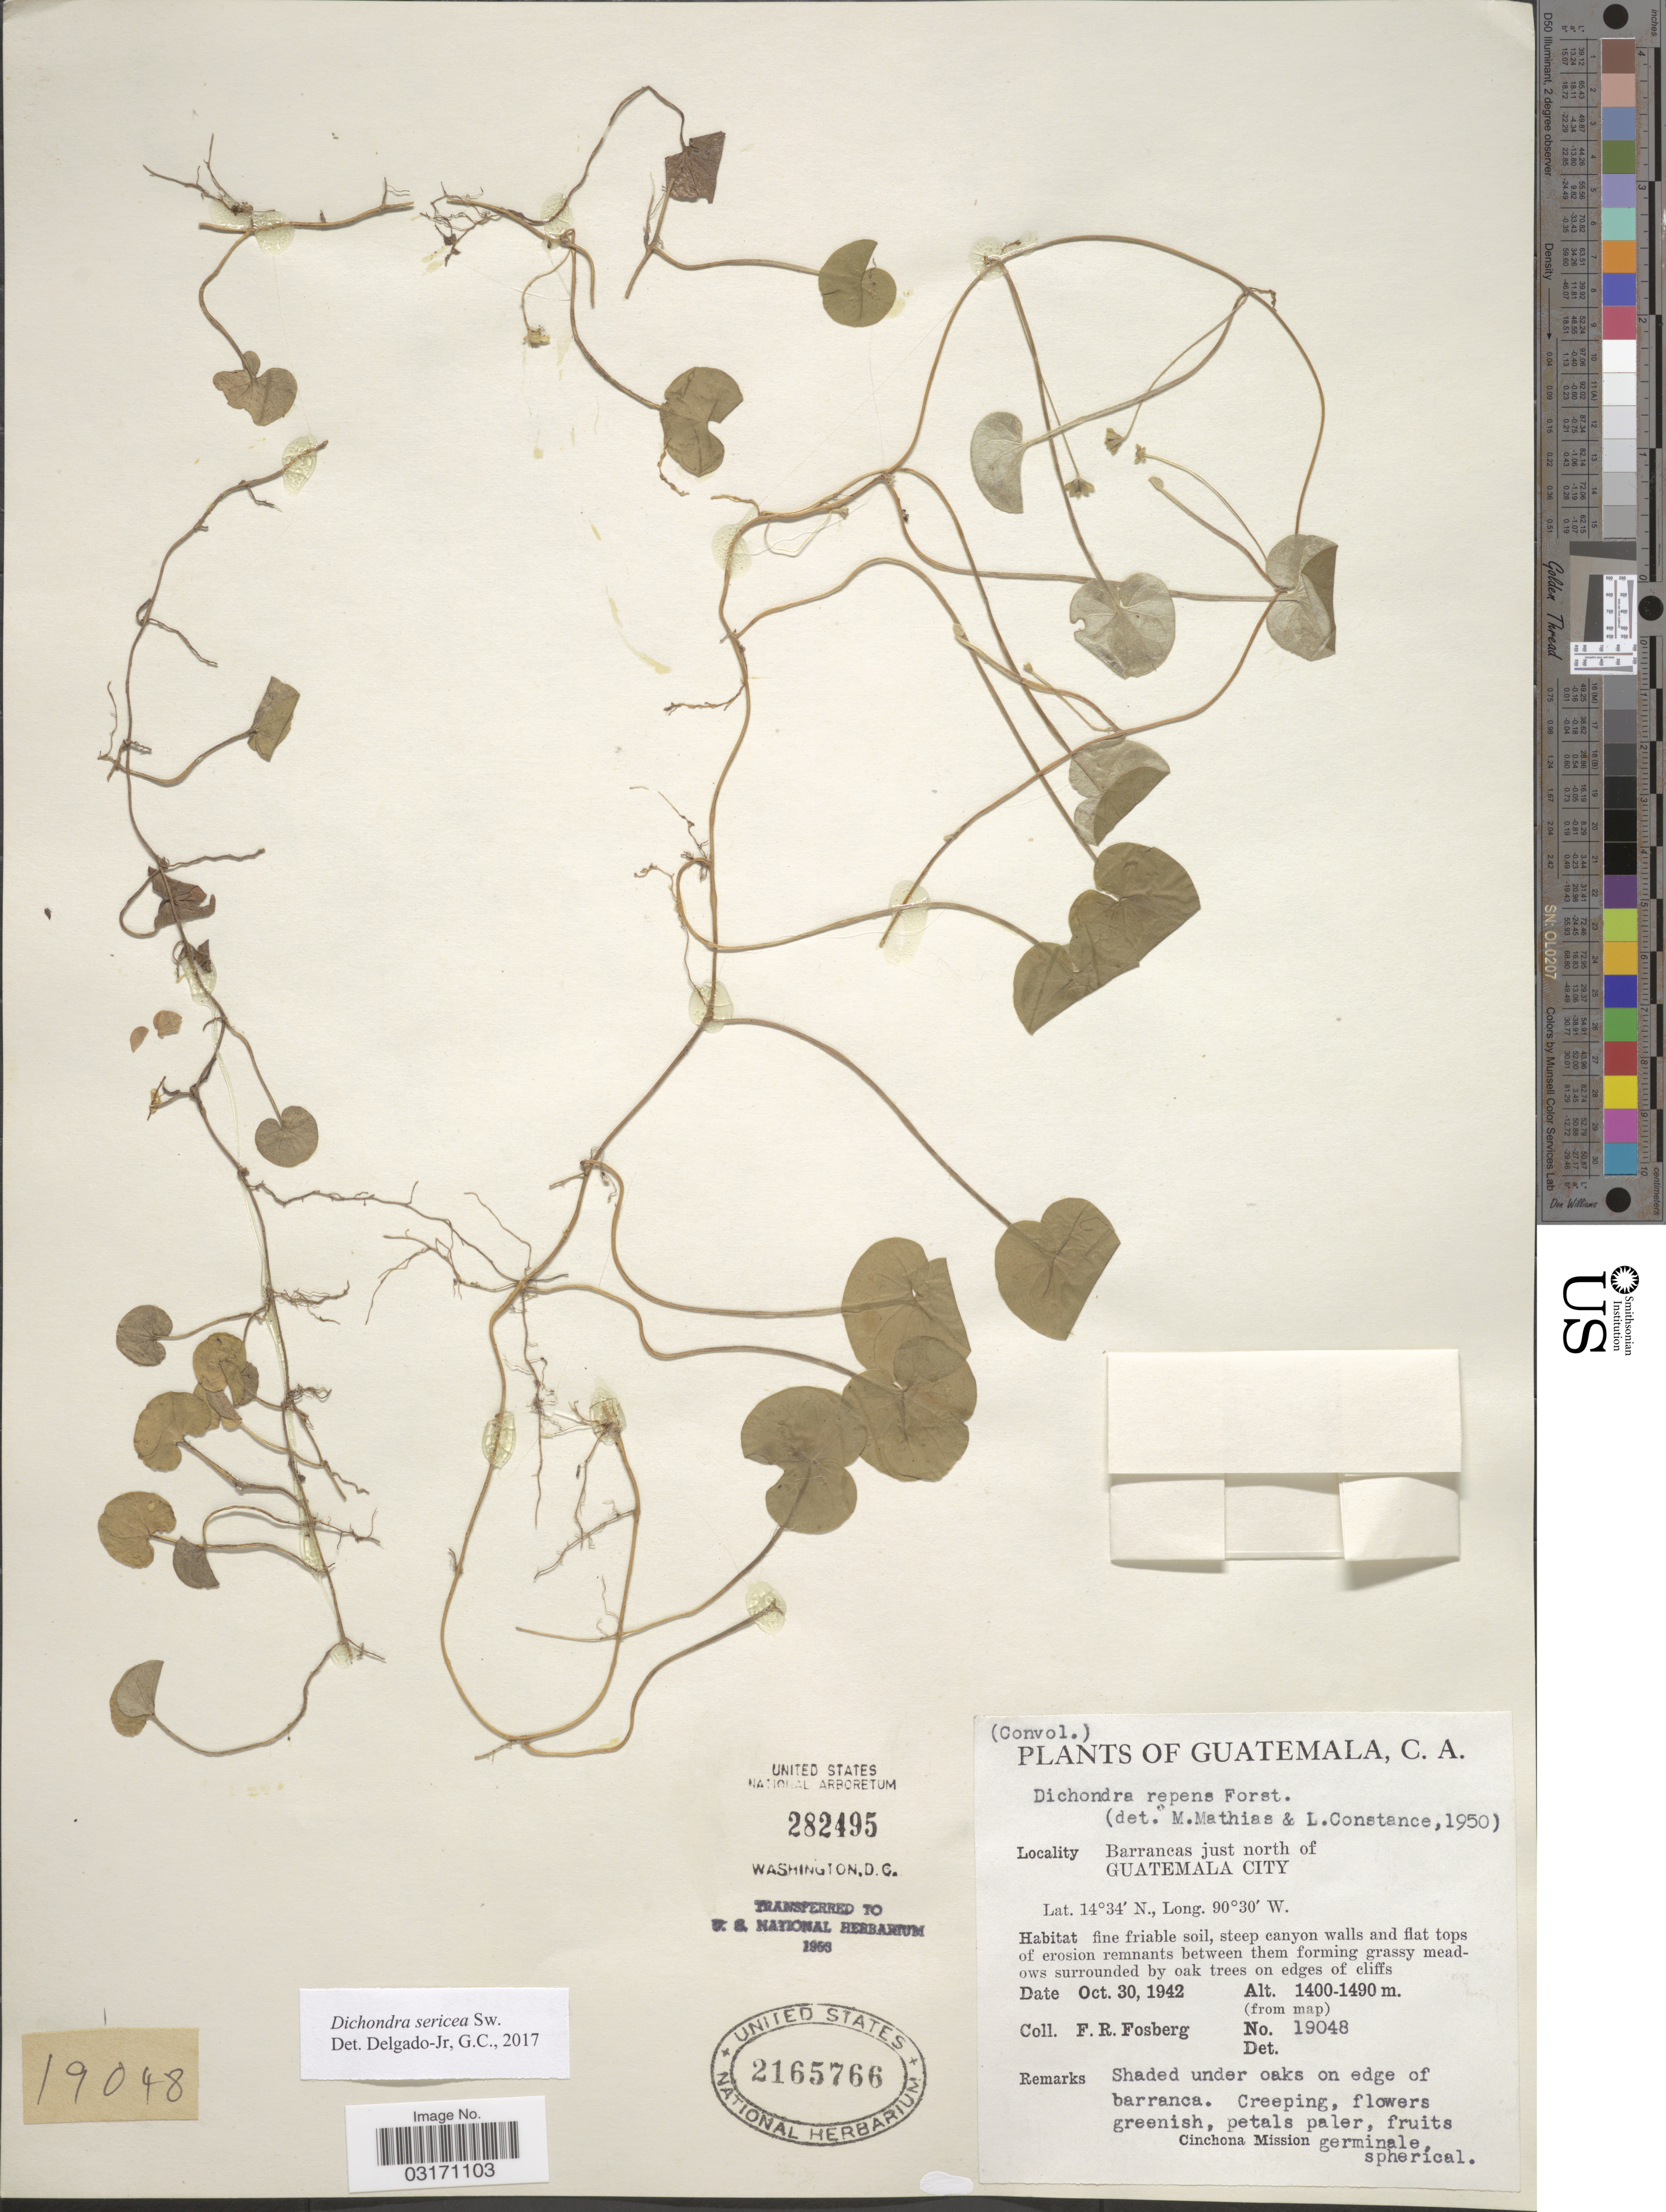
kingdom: Plantae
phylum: Tracheophyta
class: Magnoliopsida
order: Solanales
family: Convolvulaceae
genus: Dichondra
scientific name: Dichondra sericea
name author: Sw.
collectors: F. R. Fosberg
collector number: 19048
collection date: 1942-10-30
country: Guatemala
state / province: Guatemala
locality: Barrancas just north of Guatemala City.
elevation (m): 1400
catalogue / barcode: US 2165766